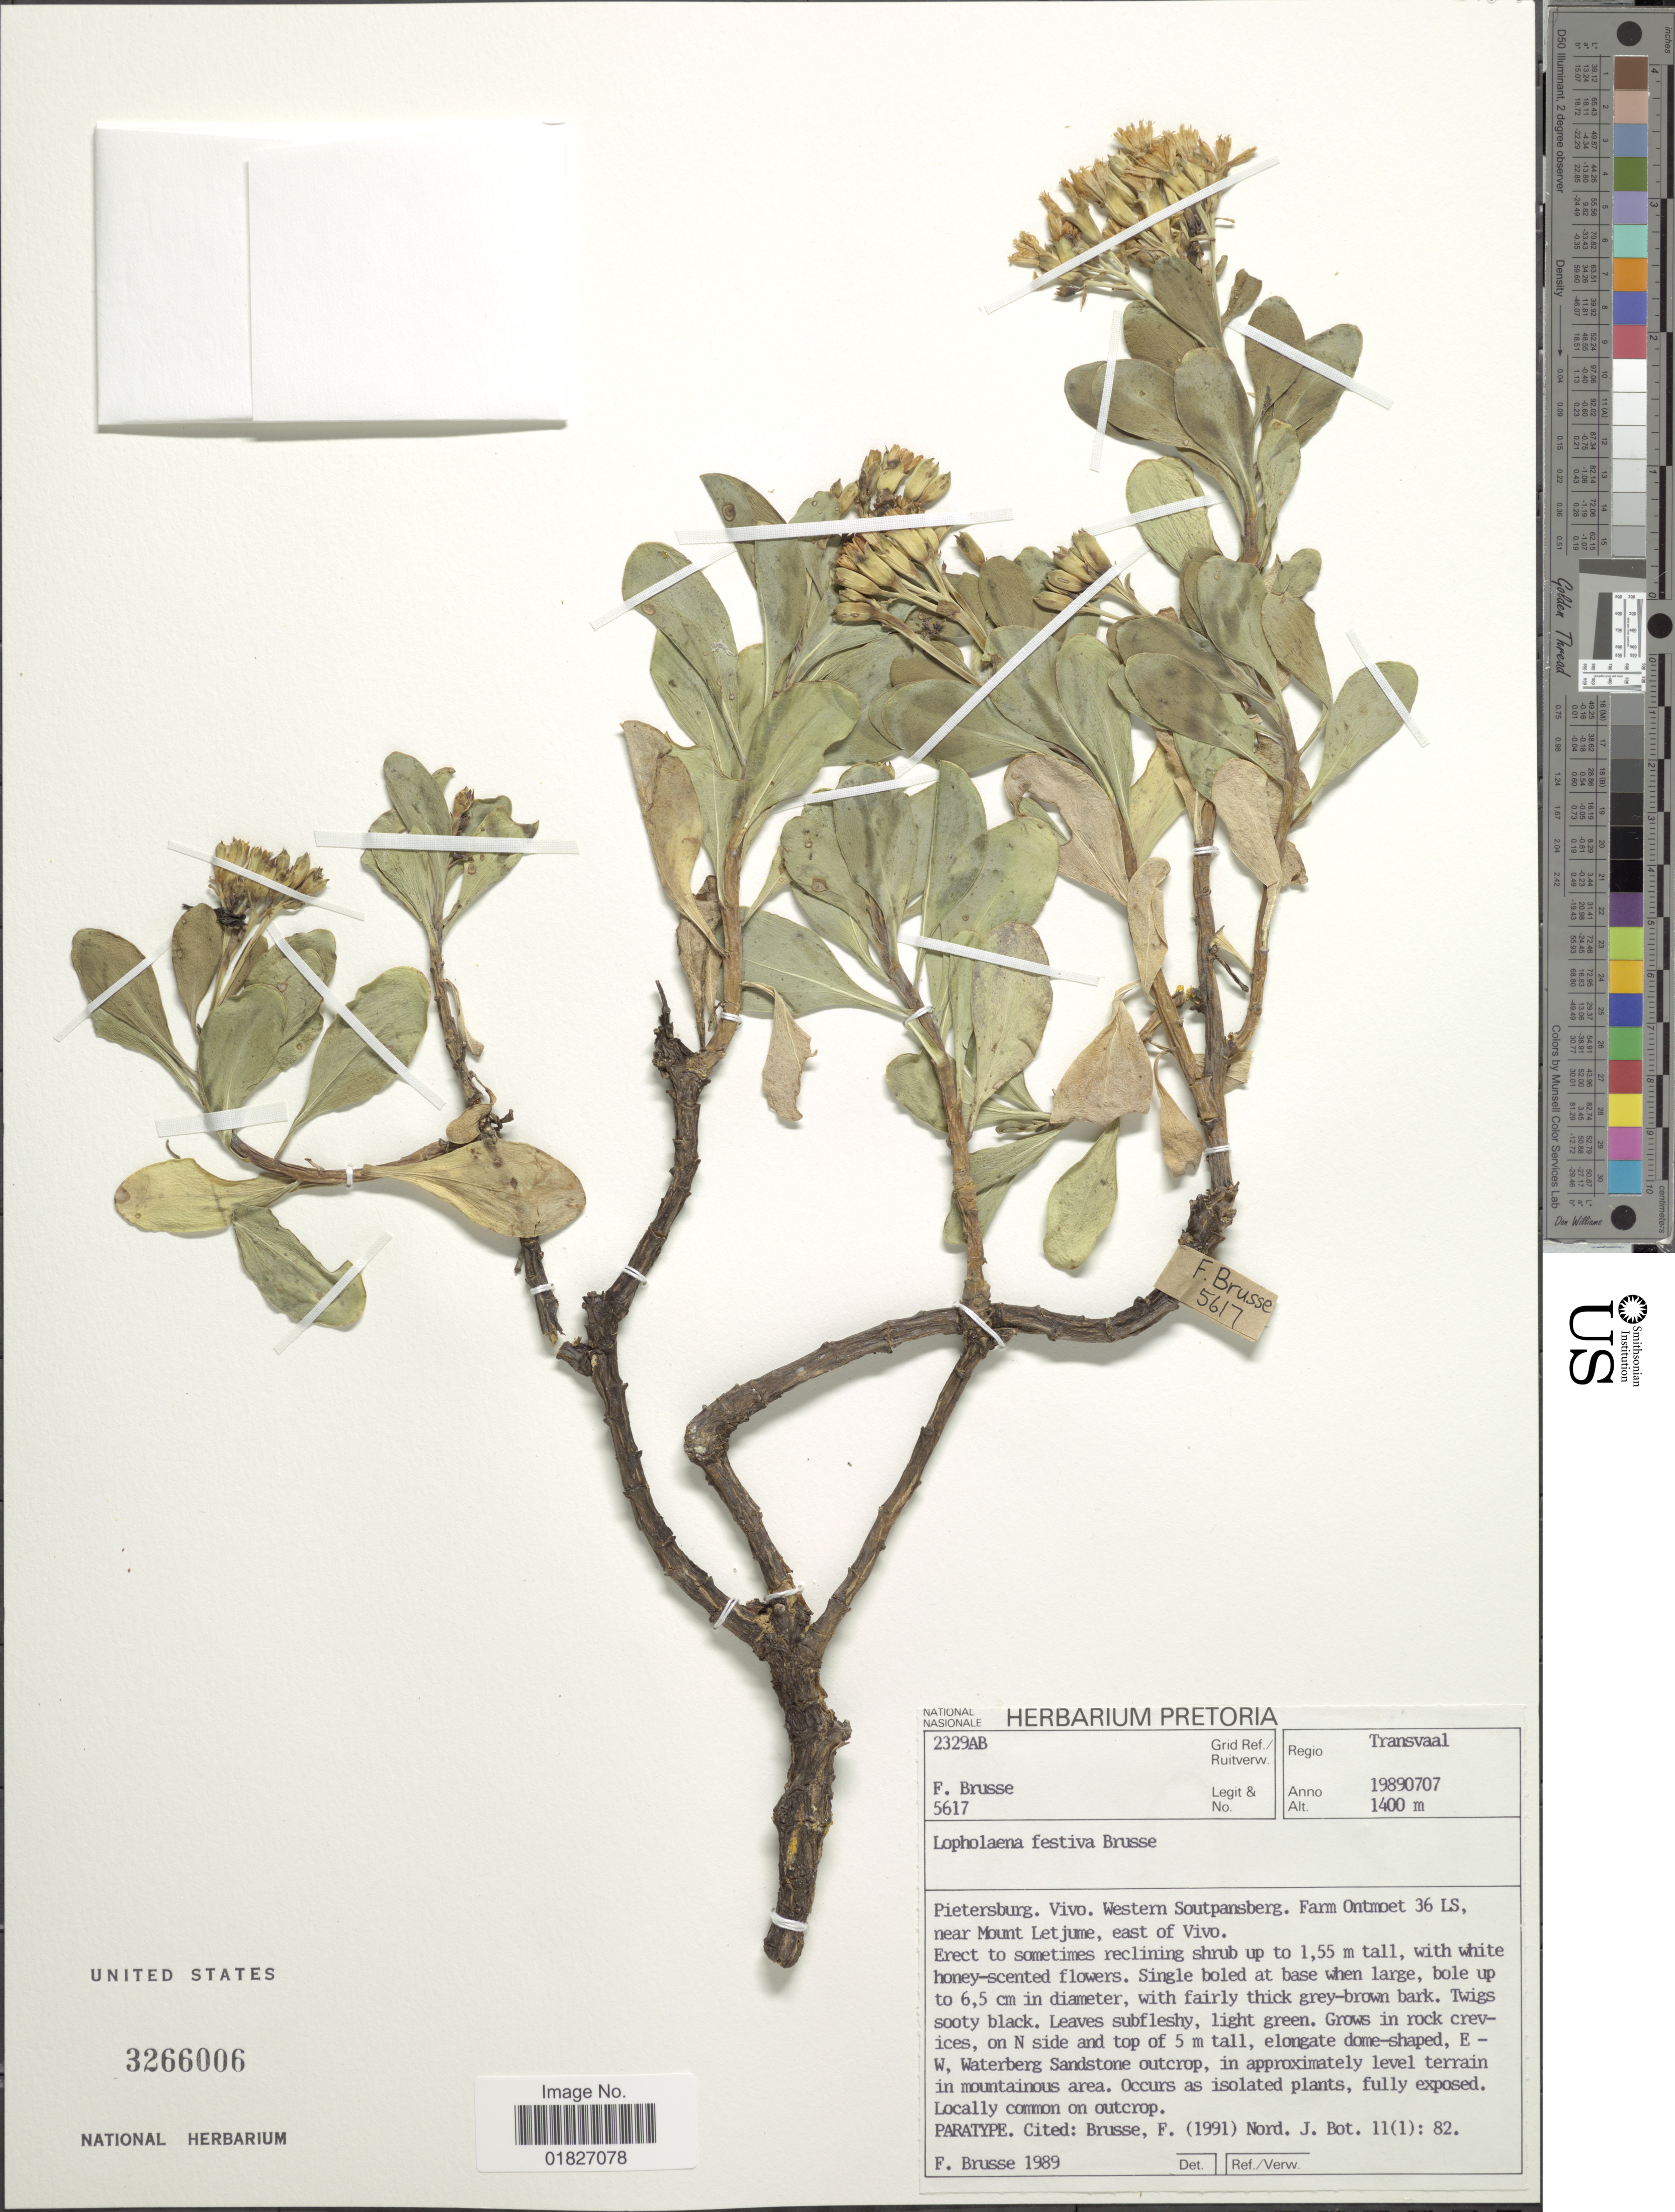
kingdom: Plantae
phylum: Tracheophyta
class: Magnoliopsida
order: Asterales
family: Asteraceae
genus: Lopholaena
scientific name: Lopholaena festiva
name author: Brusse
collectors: F. A. Brusse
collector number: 5617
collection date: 1989-07-07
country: South Africa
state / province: Limpopo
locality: Transvaal, Pietersburg, Vivo. Western Soutpansberg, Farm Ontmoet 36 LS near Mount Letjume, east of Vivo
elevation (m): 1400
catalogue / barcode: US 3266006